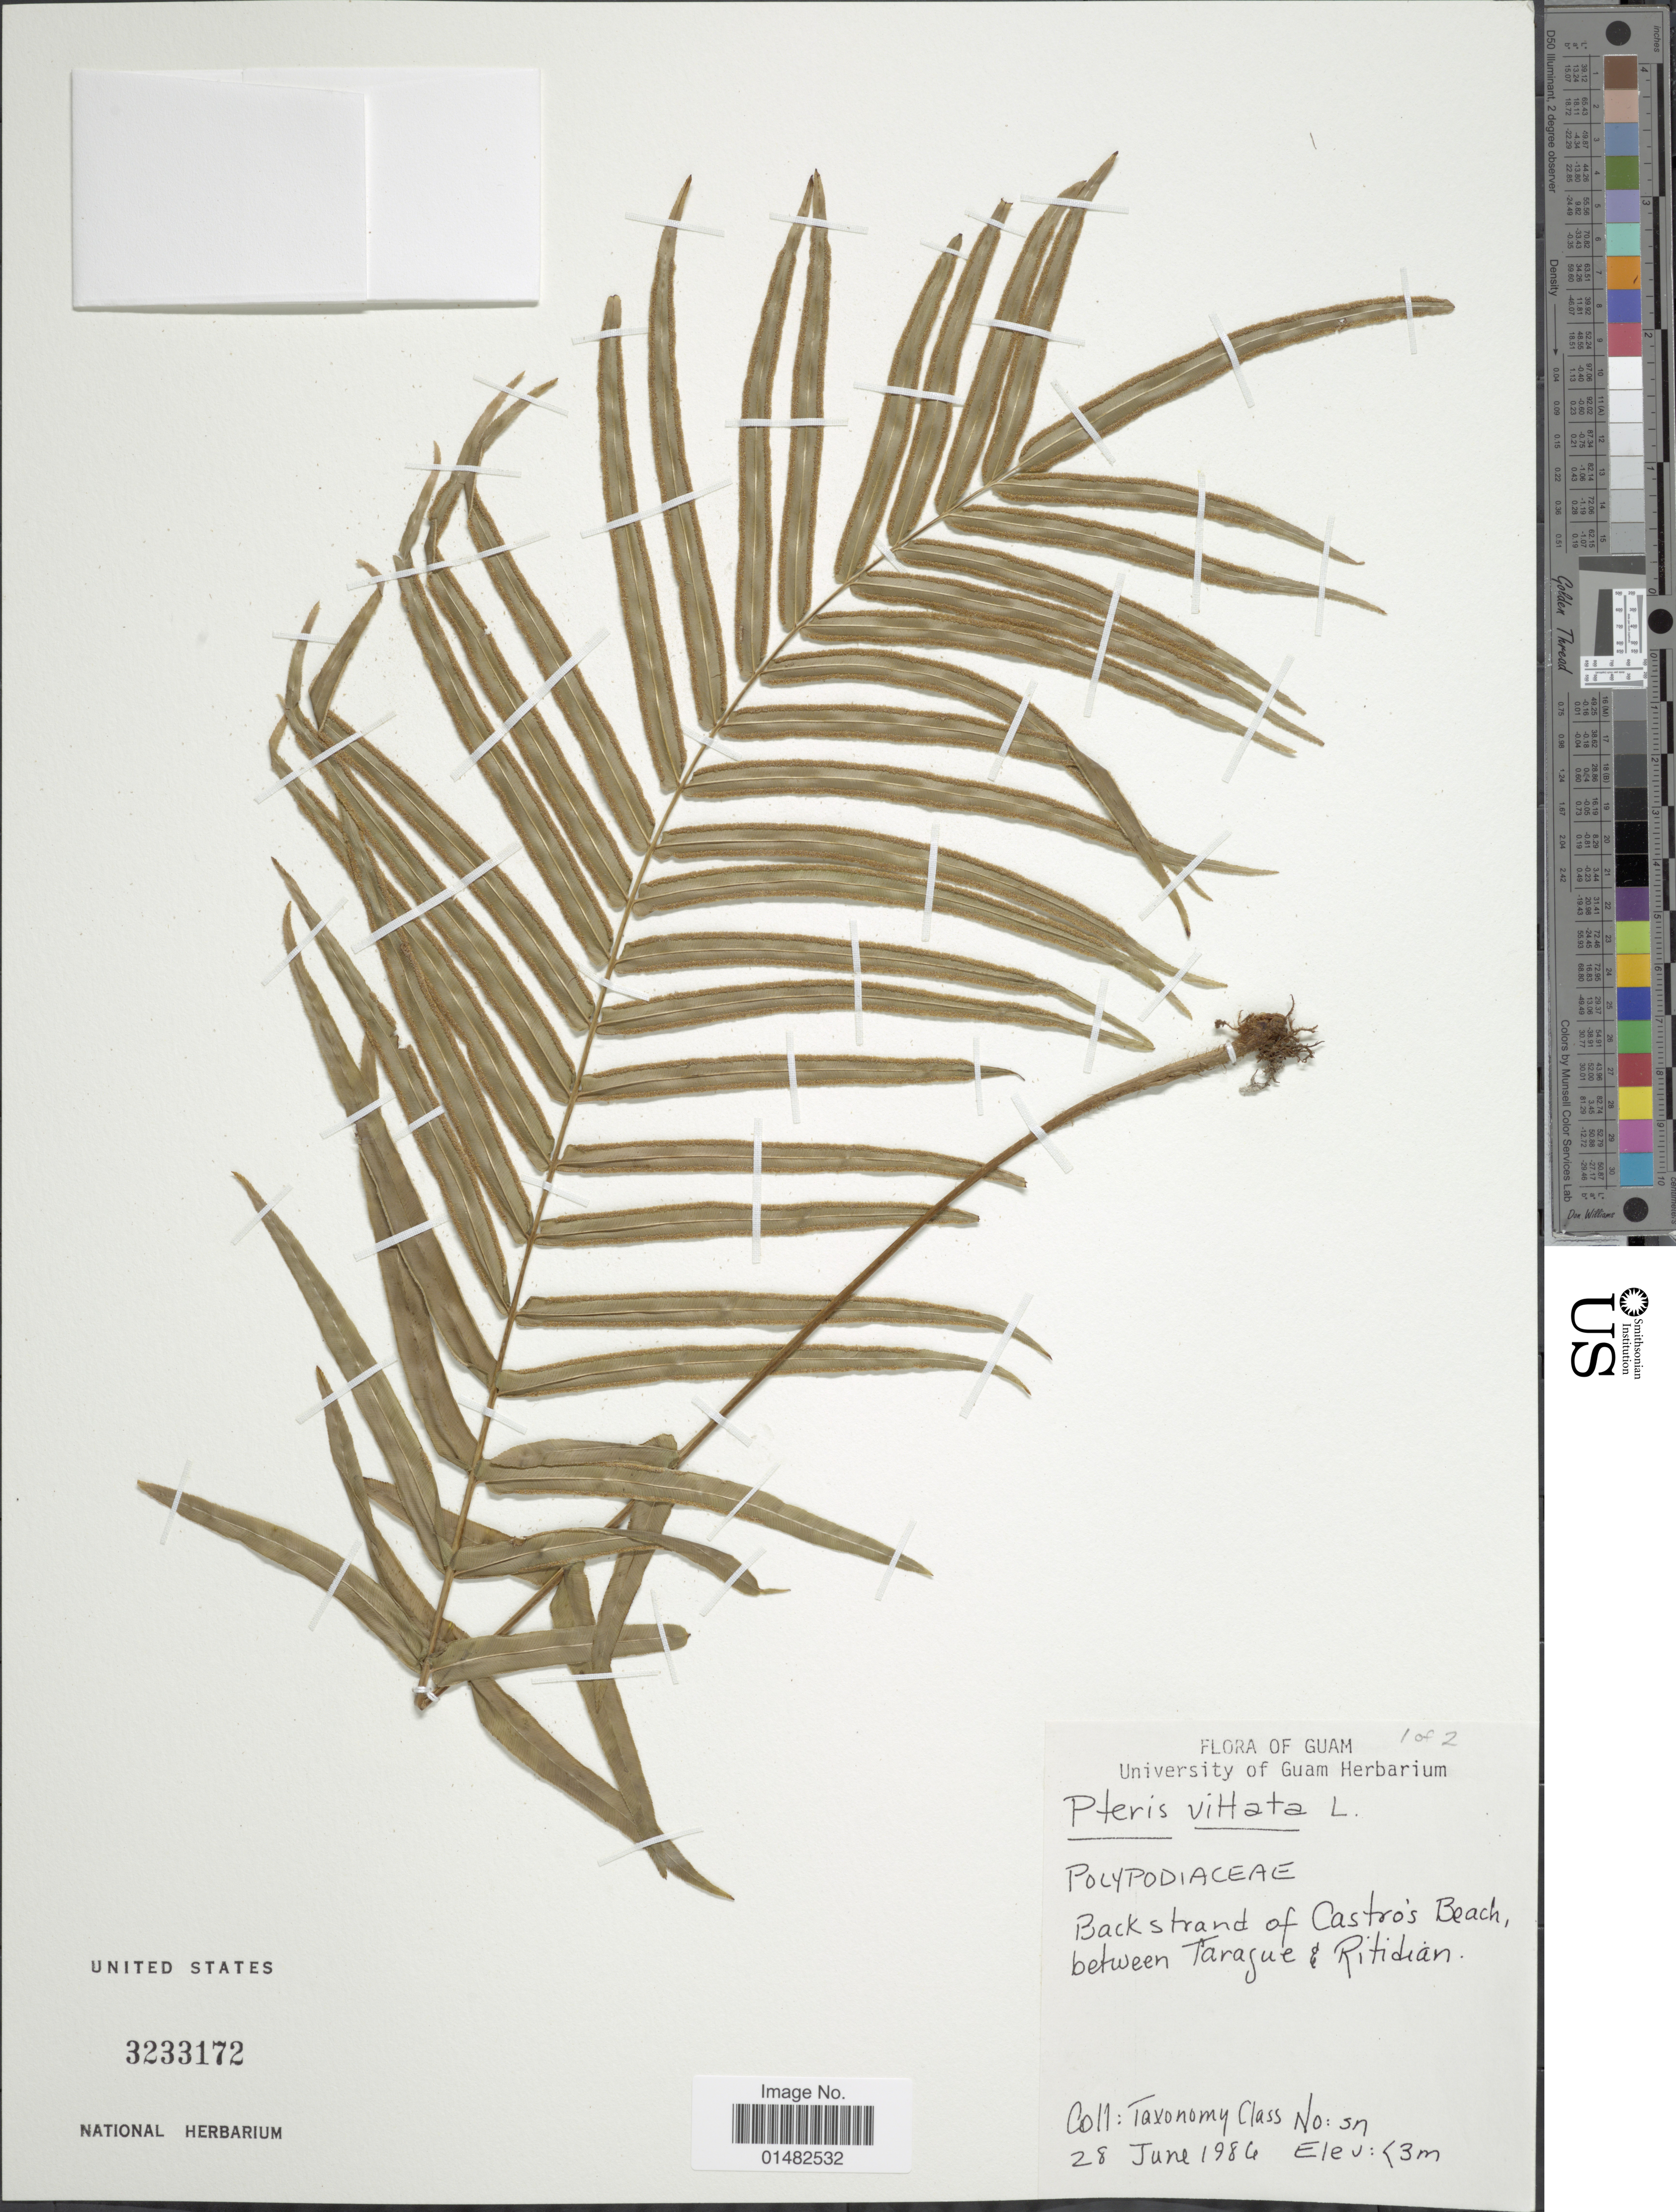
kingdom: Plantae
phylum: Tracheophyta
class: Polypodiopsida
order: Polypodiales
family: Pteridaceae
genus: Pteris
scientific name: Pteris vittata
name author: L.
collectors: Taxonomy class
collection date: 1980-06-28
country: Guam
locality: Guam, Back strand of Castro's Beach, between Taraque & Ritidian [interpreted]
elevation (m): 3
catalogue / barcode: US 3233172